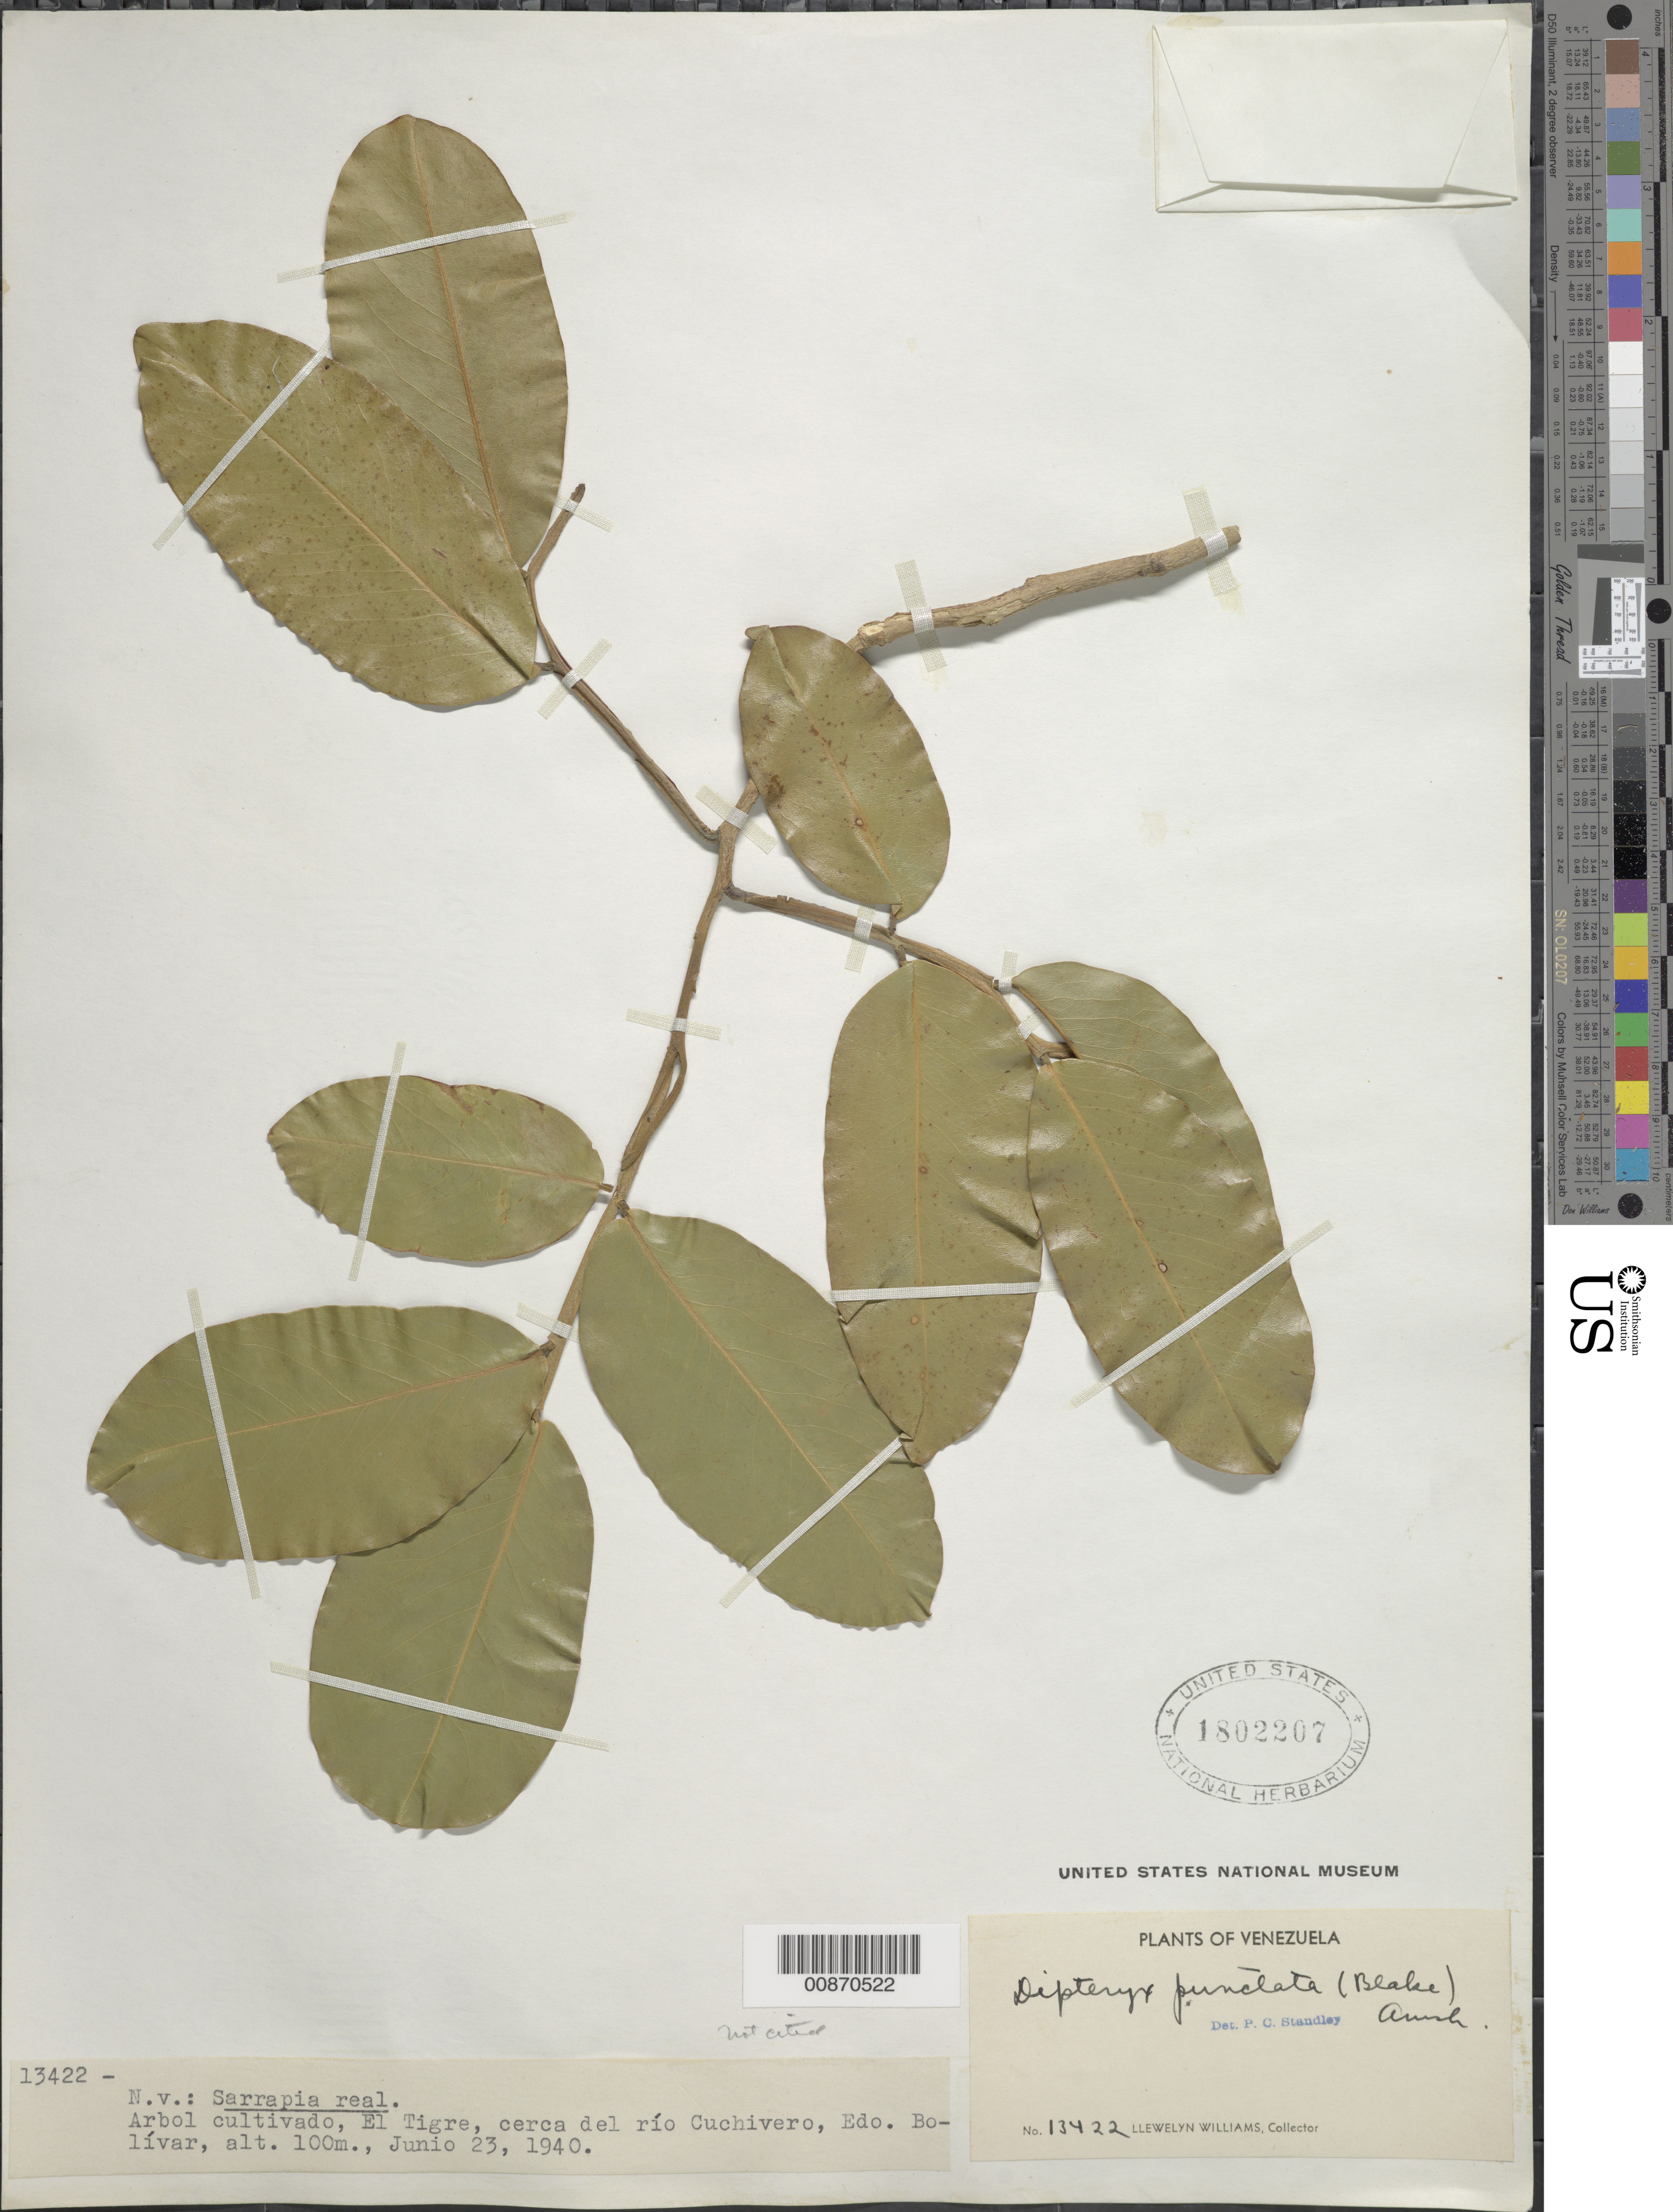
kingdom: Plantae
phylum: Tracheophyta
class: Magnoliopsida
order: Fabales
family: Fabaceae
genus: Dipteryx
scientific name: Dipteryx punctata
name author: (S.F. Blake) Amshoff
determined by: Standley, Paul C.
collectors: Ll. Williams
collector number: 13422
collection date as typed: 23-Jun-40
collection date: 1940-06-23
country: Venezuela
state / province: Bolívar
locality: El Tigre, cerca de El Río Cuchivero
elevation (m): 100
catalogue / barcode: US 1802207